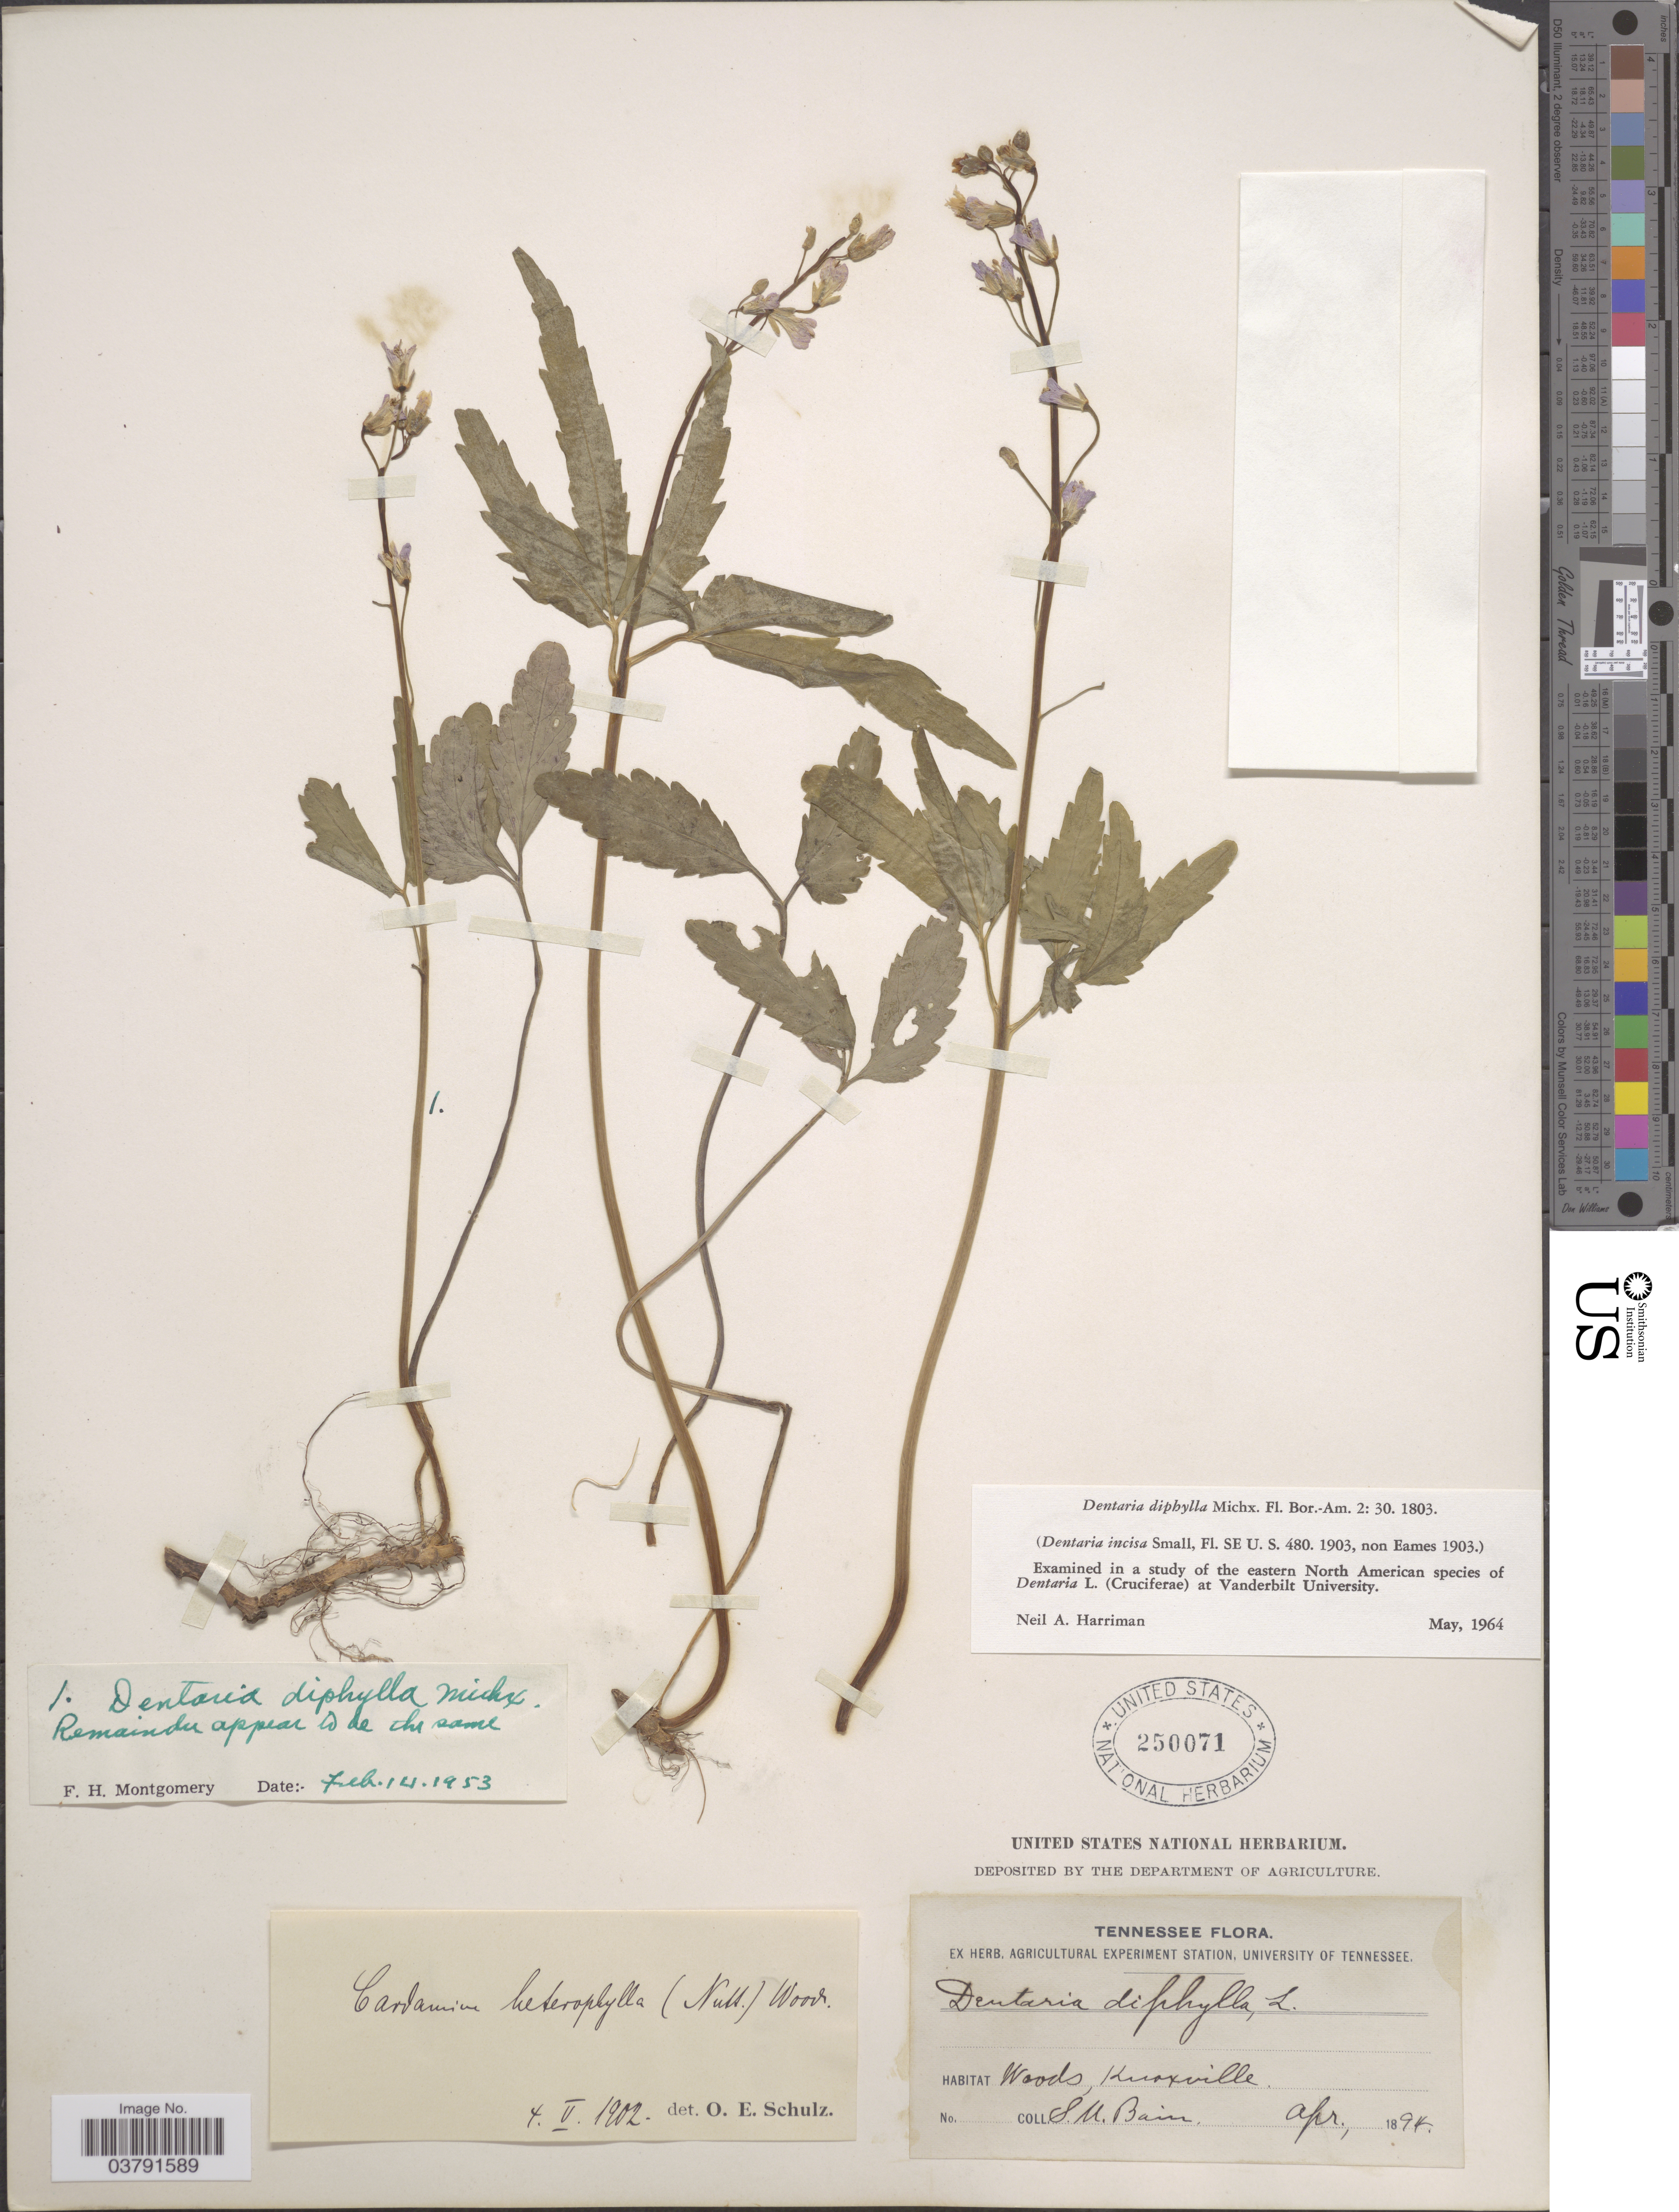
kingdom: Plantae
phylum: Tracheophyta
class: Magnoliopsida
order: Brassicales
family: Brassicaceae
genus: Dentaria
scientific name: Dentaria diphylla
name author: Michx.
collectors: S. M. Bain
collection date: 1894-04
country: United States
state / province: Tennessee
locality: Knoxville.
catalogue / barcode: US 250071